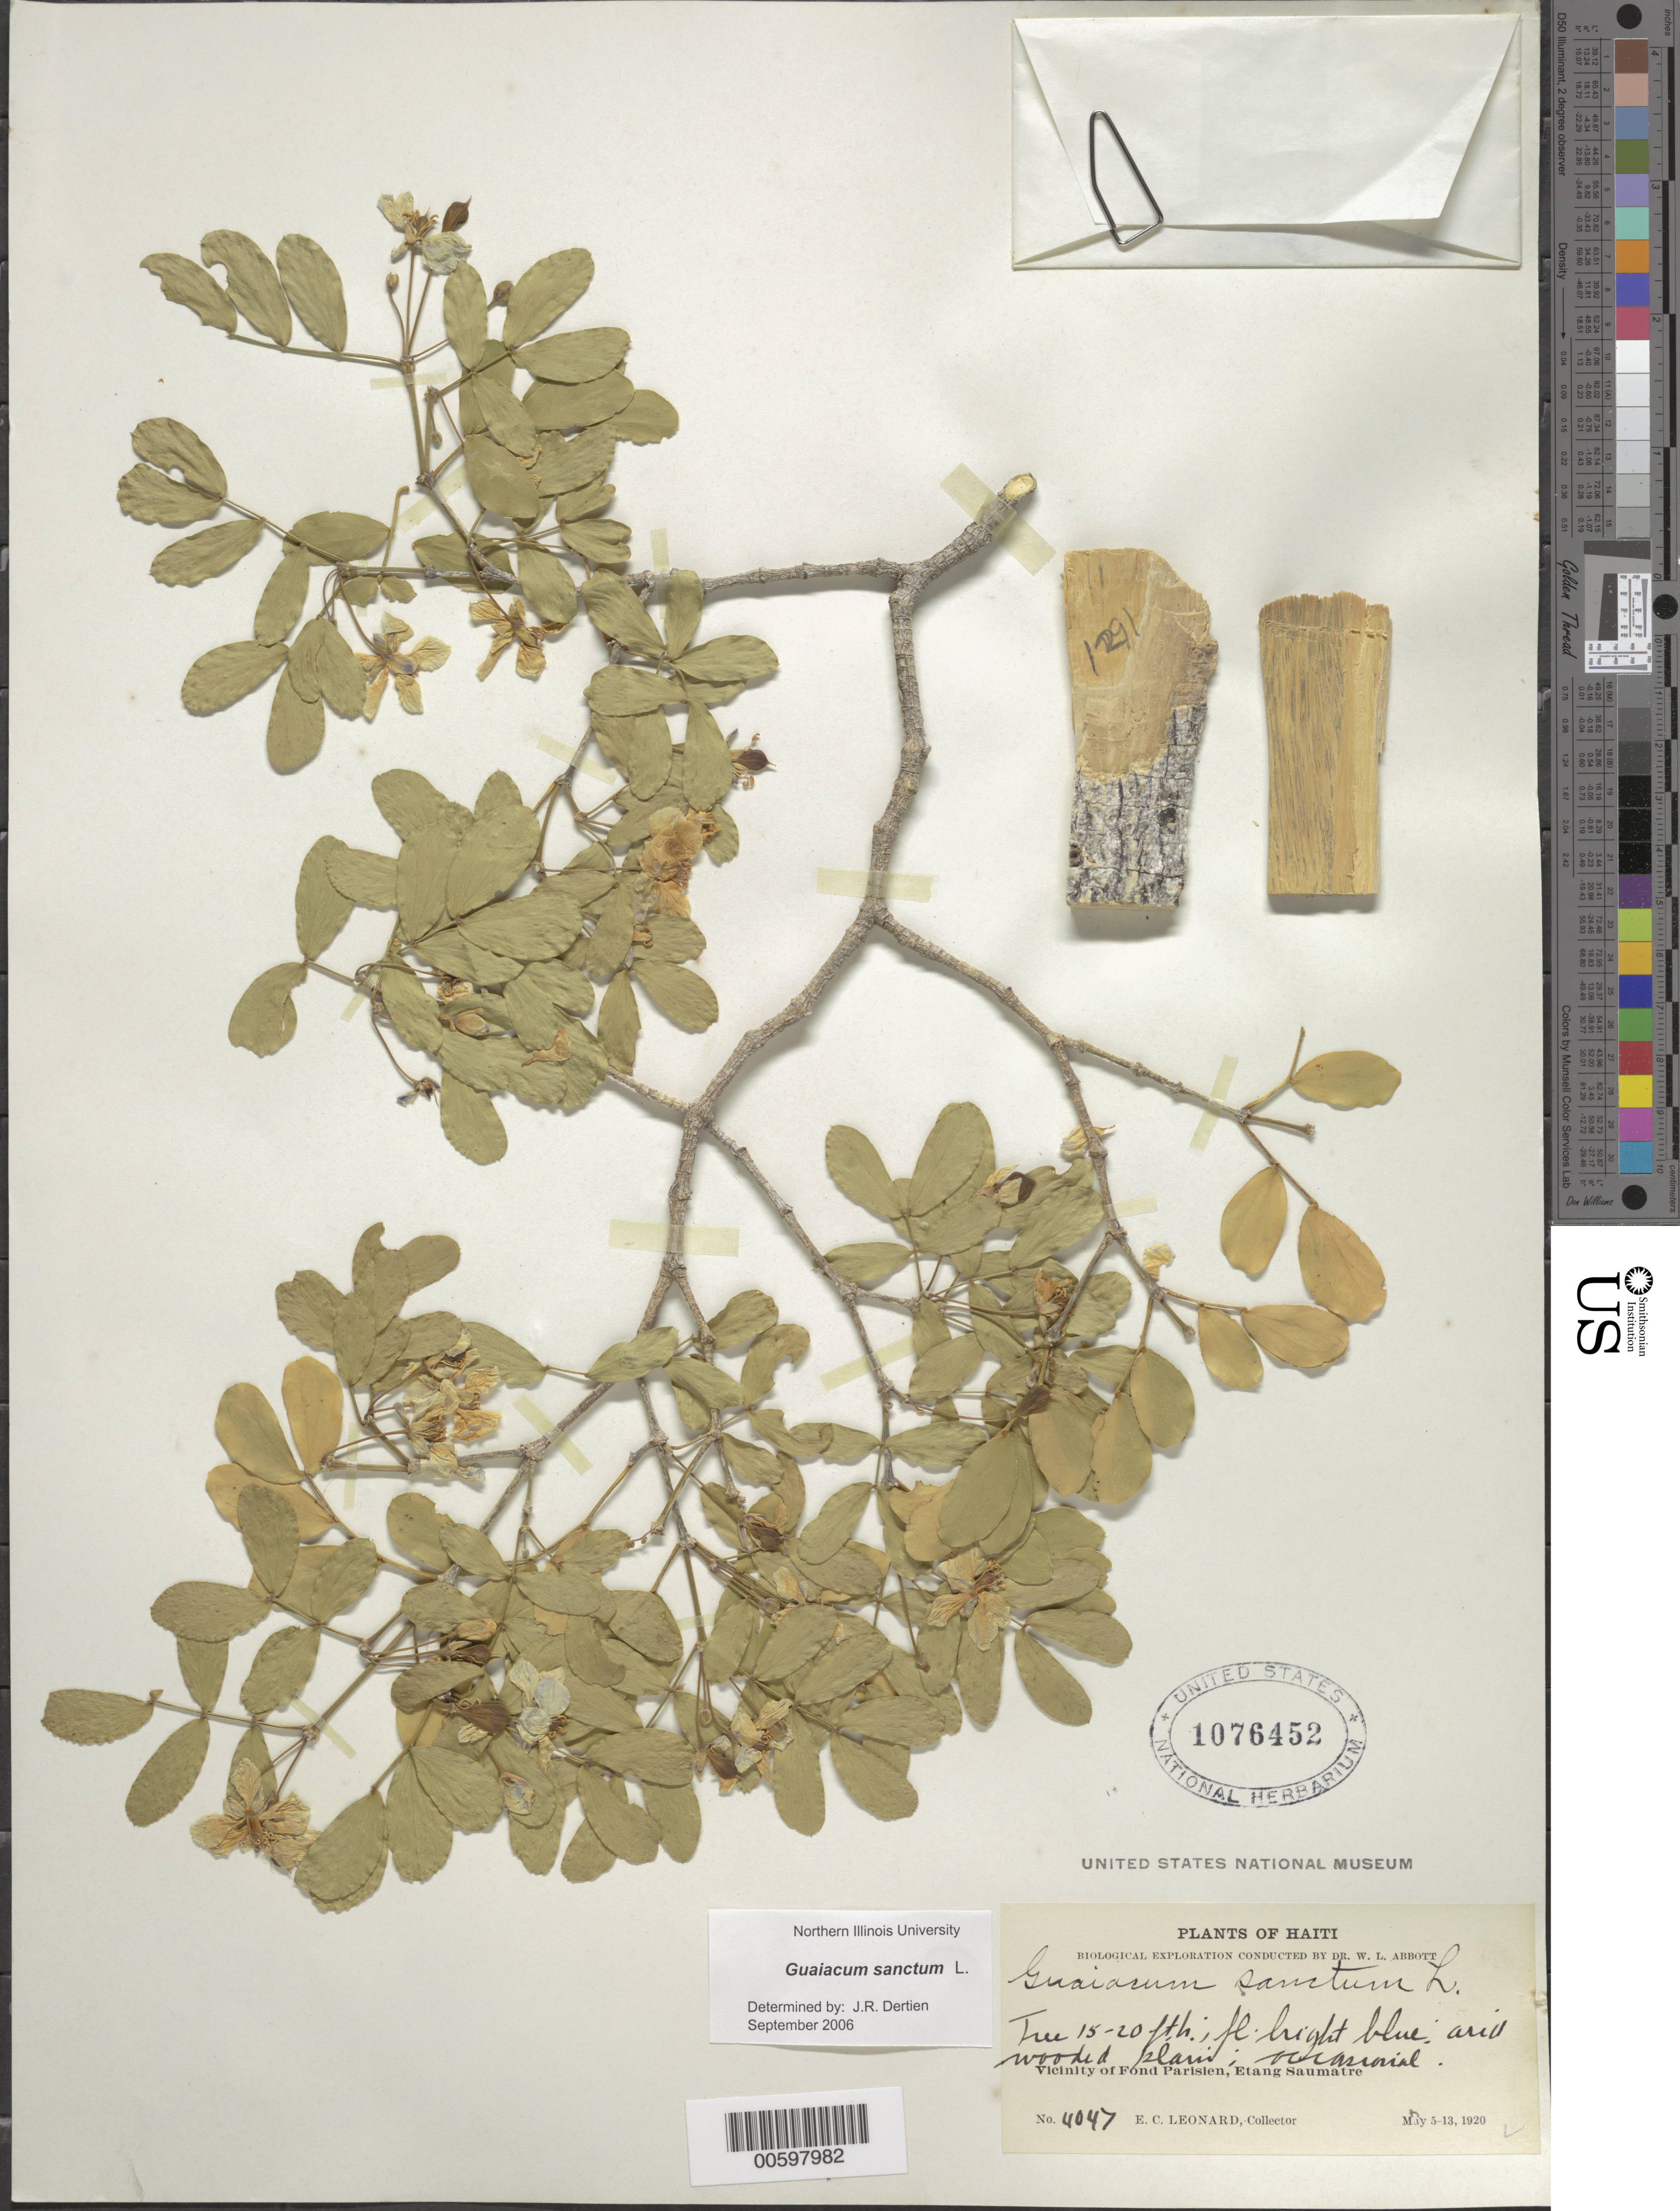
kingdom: Plantae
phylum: Tracheophyta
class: Magnoliopsida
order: Zygophyllales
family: Zygophyllaceae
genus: Guaiacum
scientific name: Guaiacum sanctum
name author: L.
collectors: E. C. Leonard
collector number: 4047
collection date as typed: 05 May 1920 to 13 May 1920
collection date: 1920-05-05/1920-05-13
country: Haiti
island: Hispaniola Island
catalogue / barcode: US 1076452